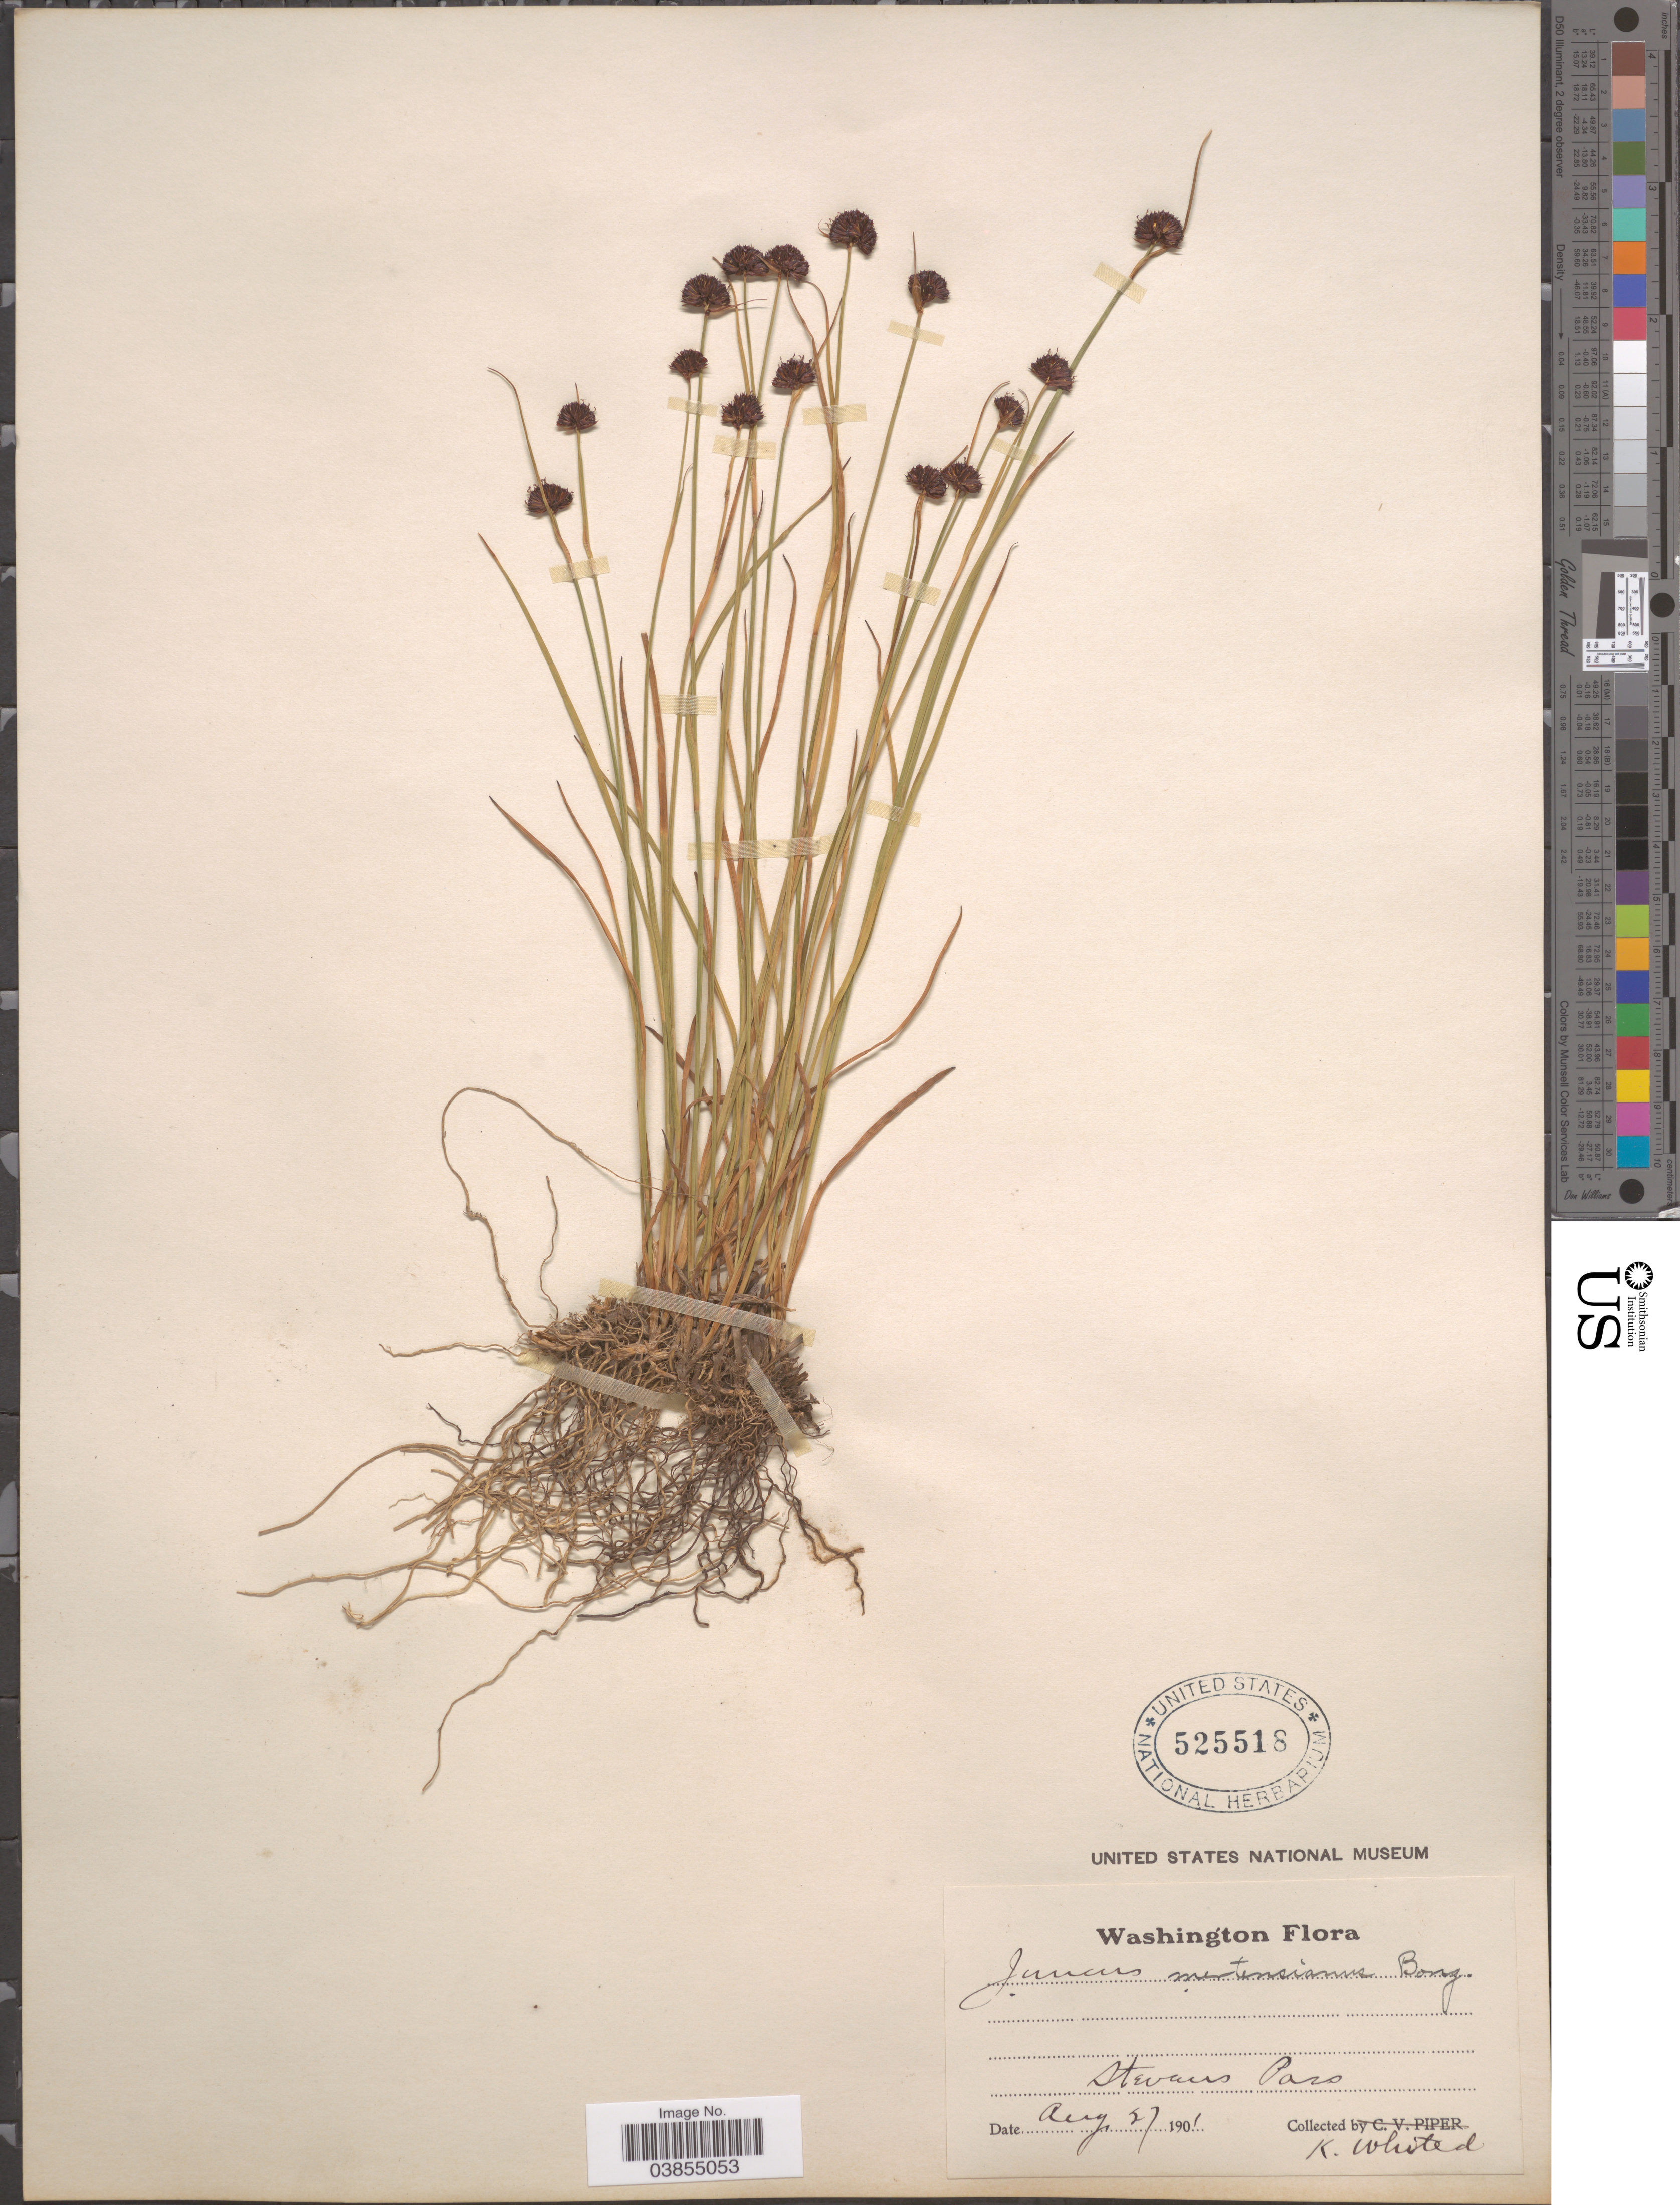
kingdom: Plantae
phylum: Tracheophyta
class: Liliopsida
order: Poales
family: Juncaceae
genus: Juncus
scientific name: Juncus mertensianus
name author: Bong.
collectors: K. Whited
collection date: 1901-08-27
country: United States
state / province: Washington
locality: Stevens Pass.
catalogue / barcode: US 525518